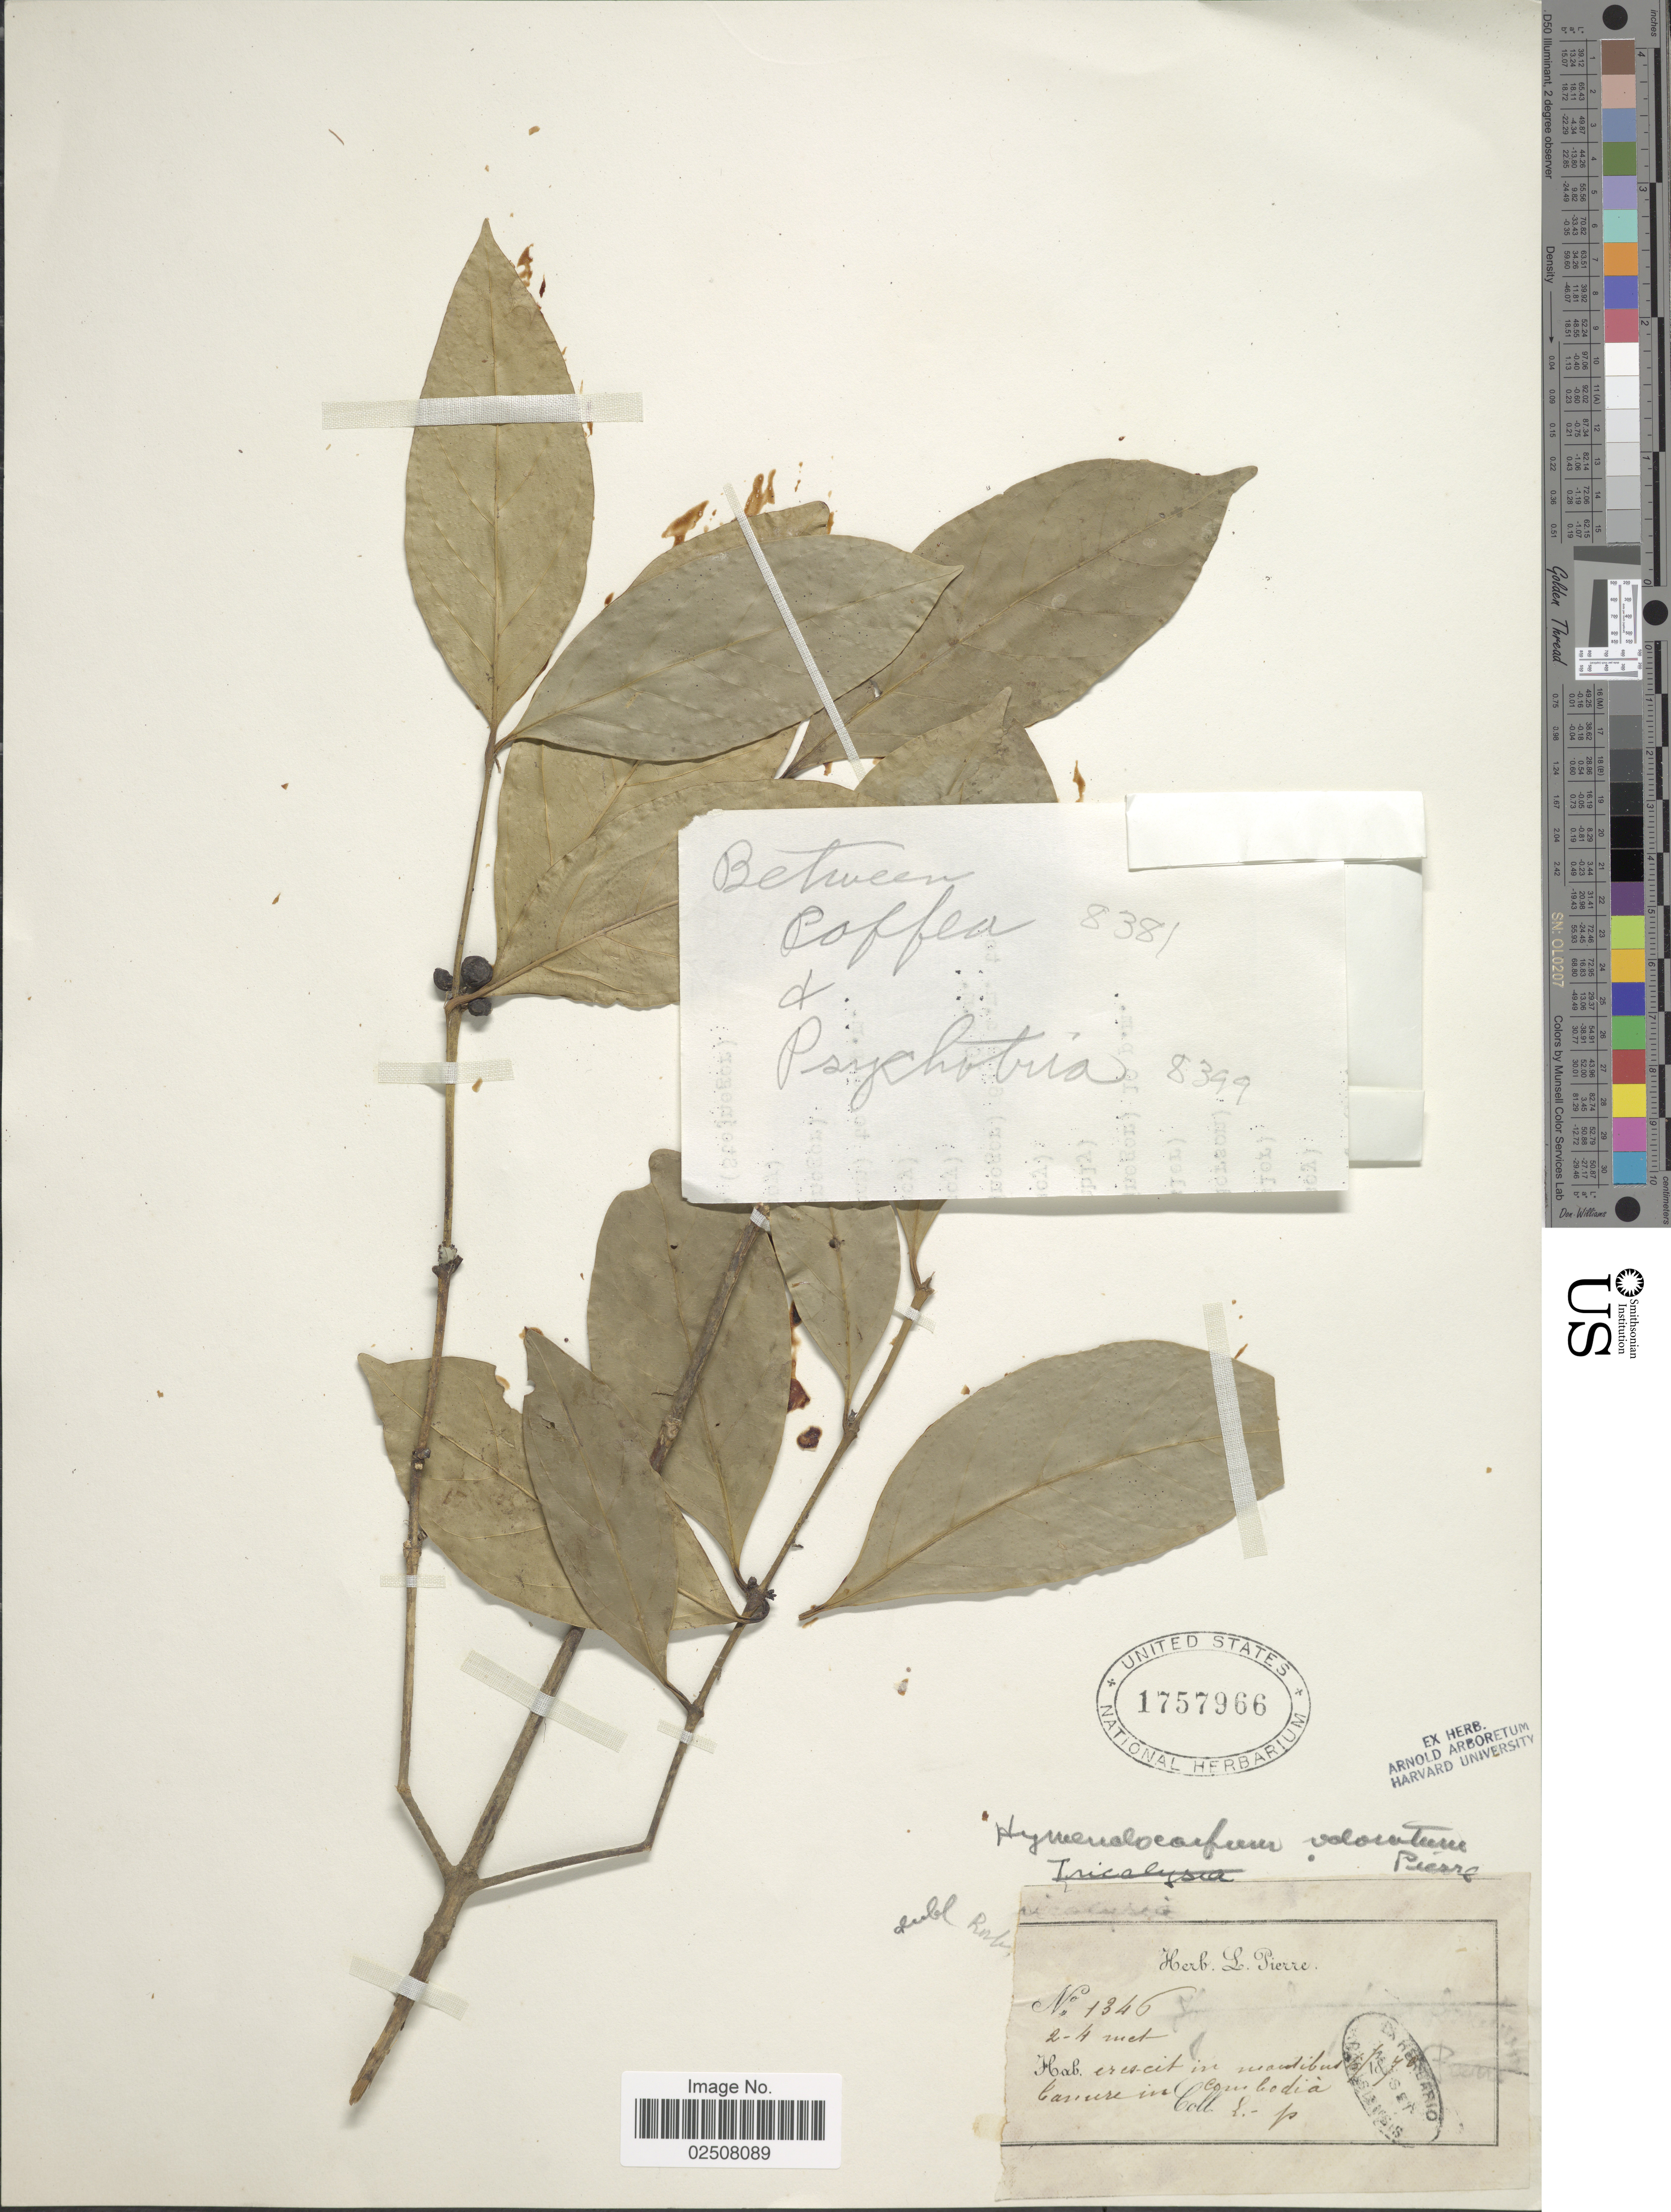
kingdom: Plantae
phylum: Tracheophyta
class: Magnoliopsida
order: Gentianales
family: Rubiaceae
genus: Nostolachma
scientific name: Nostolachma odorata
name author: (Pierre ex Pit.) J.-F. Leroy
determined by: Strong, Mark T., (BOT), Smithsonian Institution - National Museum of Natural History (UNITED STATES)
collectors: L. Pierre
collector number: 1346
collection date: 1870-05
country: Cambodia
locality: Crescit in montibus Tanure [interpreted] in Cambodia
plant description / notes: Possible type material of Hymendocarpum odoratum Pierre ex Pit. in H. Lecomte, Fl. Indo-Chine 3: 339. 1924. Protologue cites Pierre without number.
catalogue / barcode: US 1757966